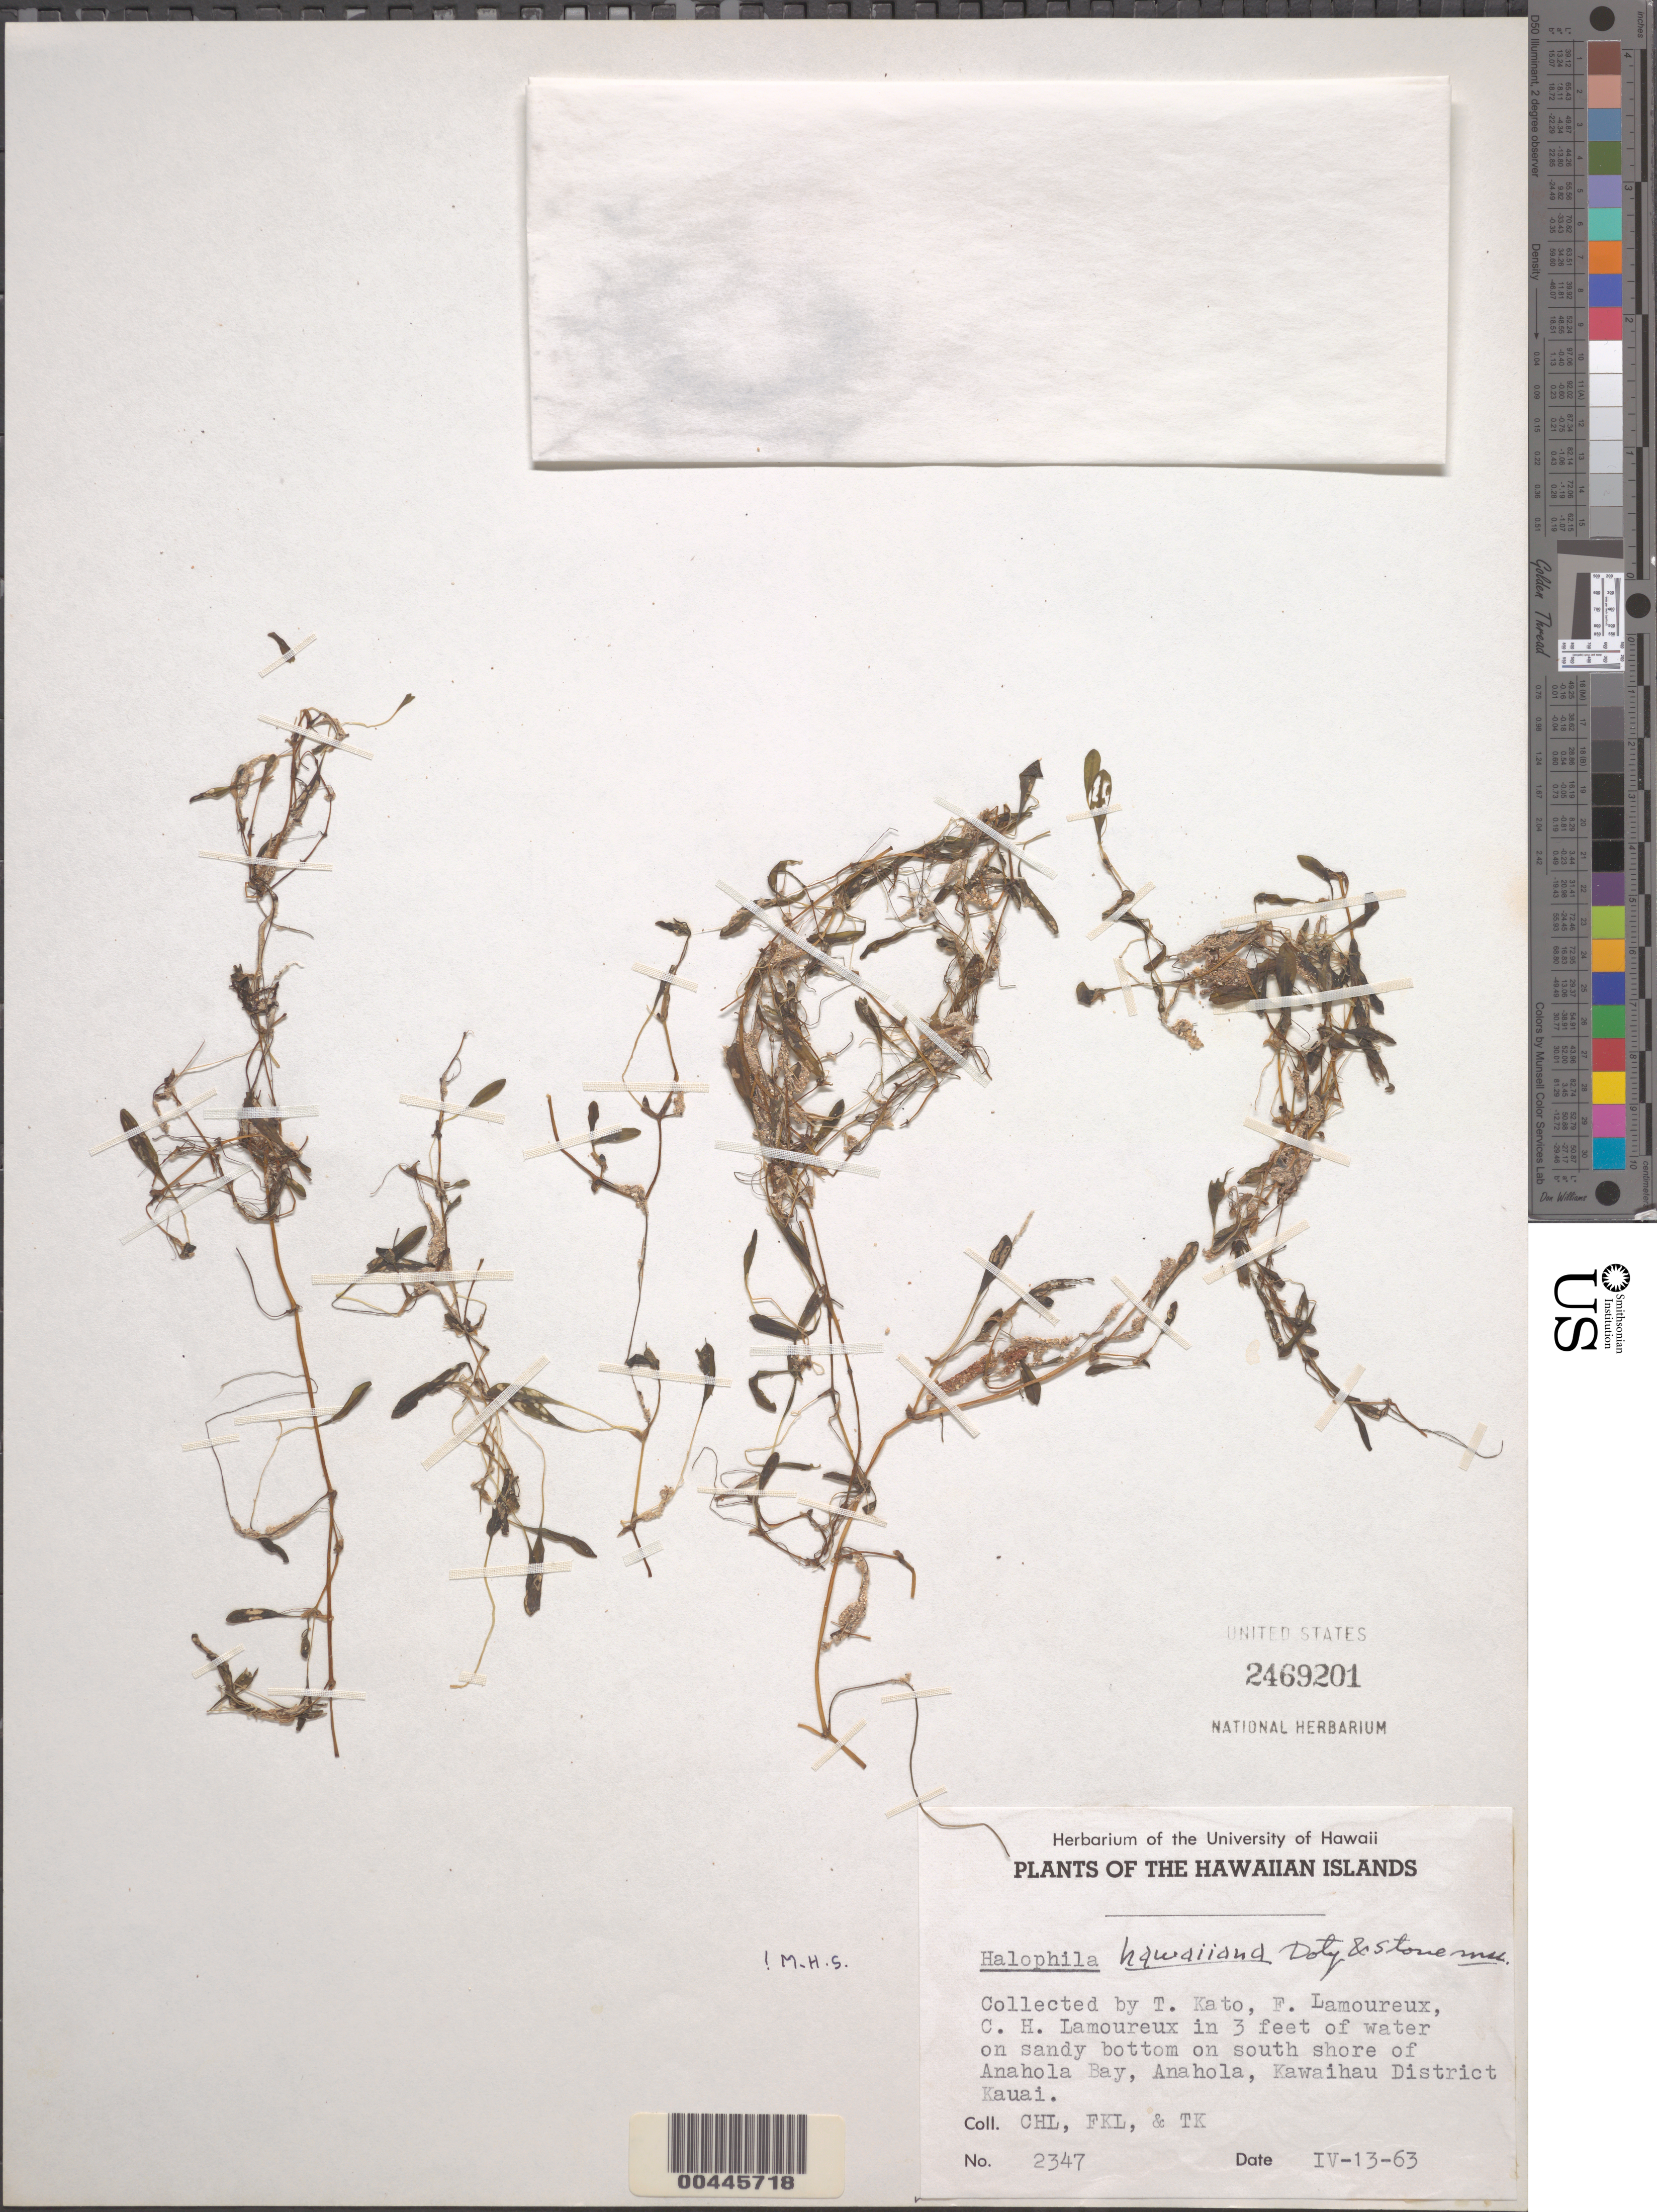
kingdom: Plantae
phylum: Tracheophyta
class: Liliopsida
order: Alismatales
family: Hydrocharitaceae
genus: Halophila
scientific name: Halophila hawaiiana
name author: Doty & B.C. Stone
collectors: T. Kato, F. Lamoureux & C. Lamoueux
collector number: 2347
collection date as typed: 13 Apr 1963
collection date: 1963-04-13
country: United States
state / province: Hawaii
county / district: Kauai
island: Kaua'i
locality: Kawaihau District, S shore of Anahola Bay, Anahola.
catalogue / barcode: US 2469201